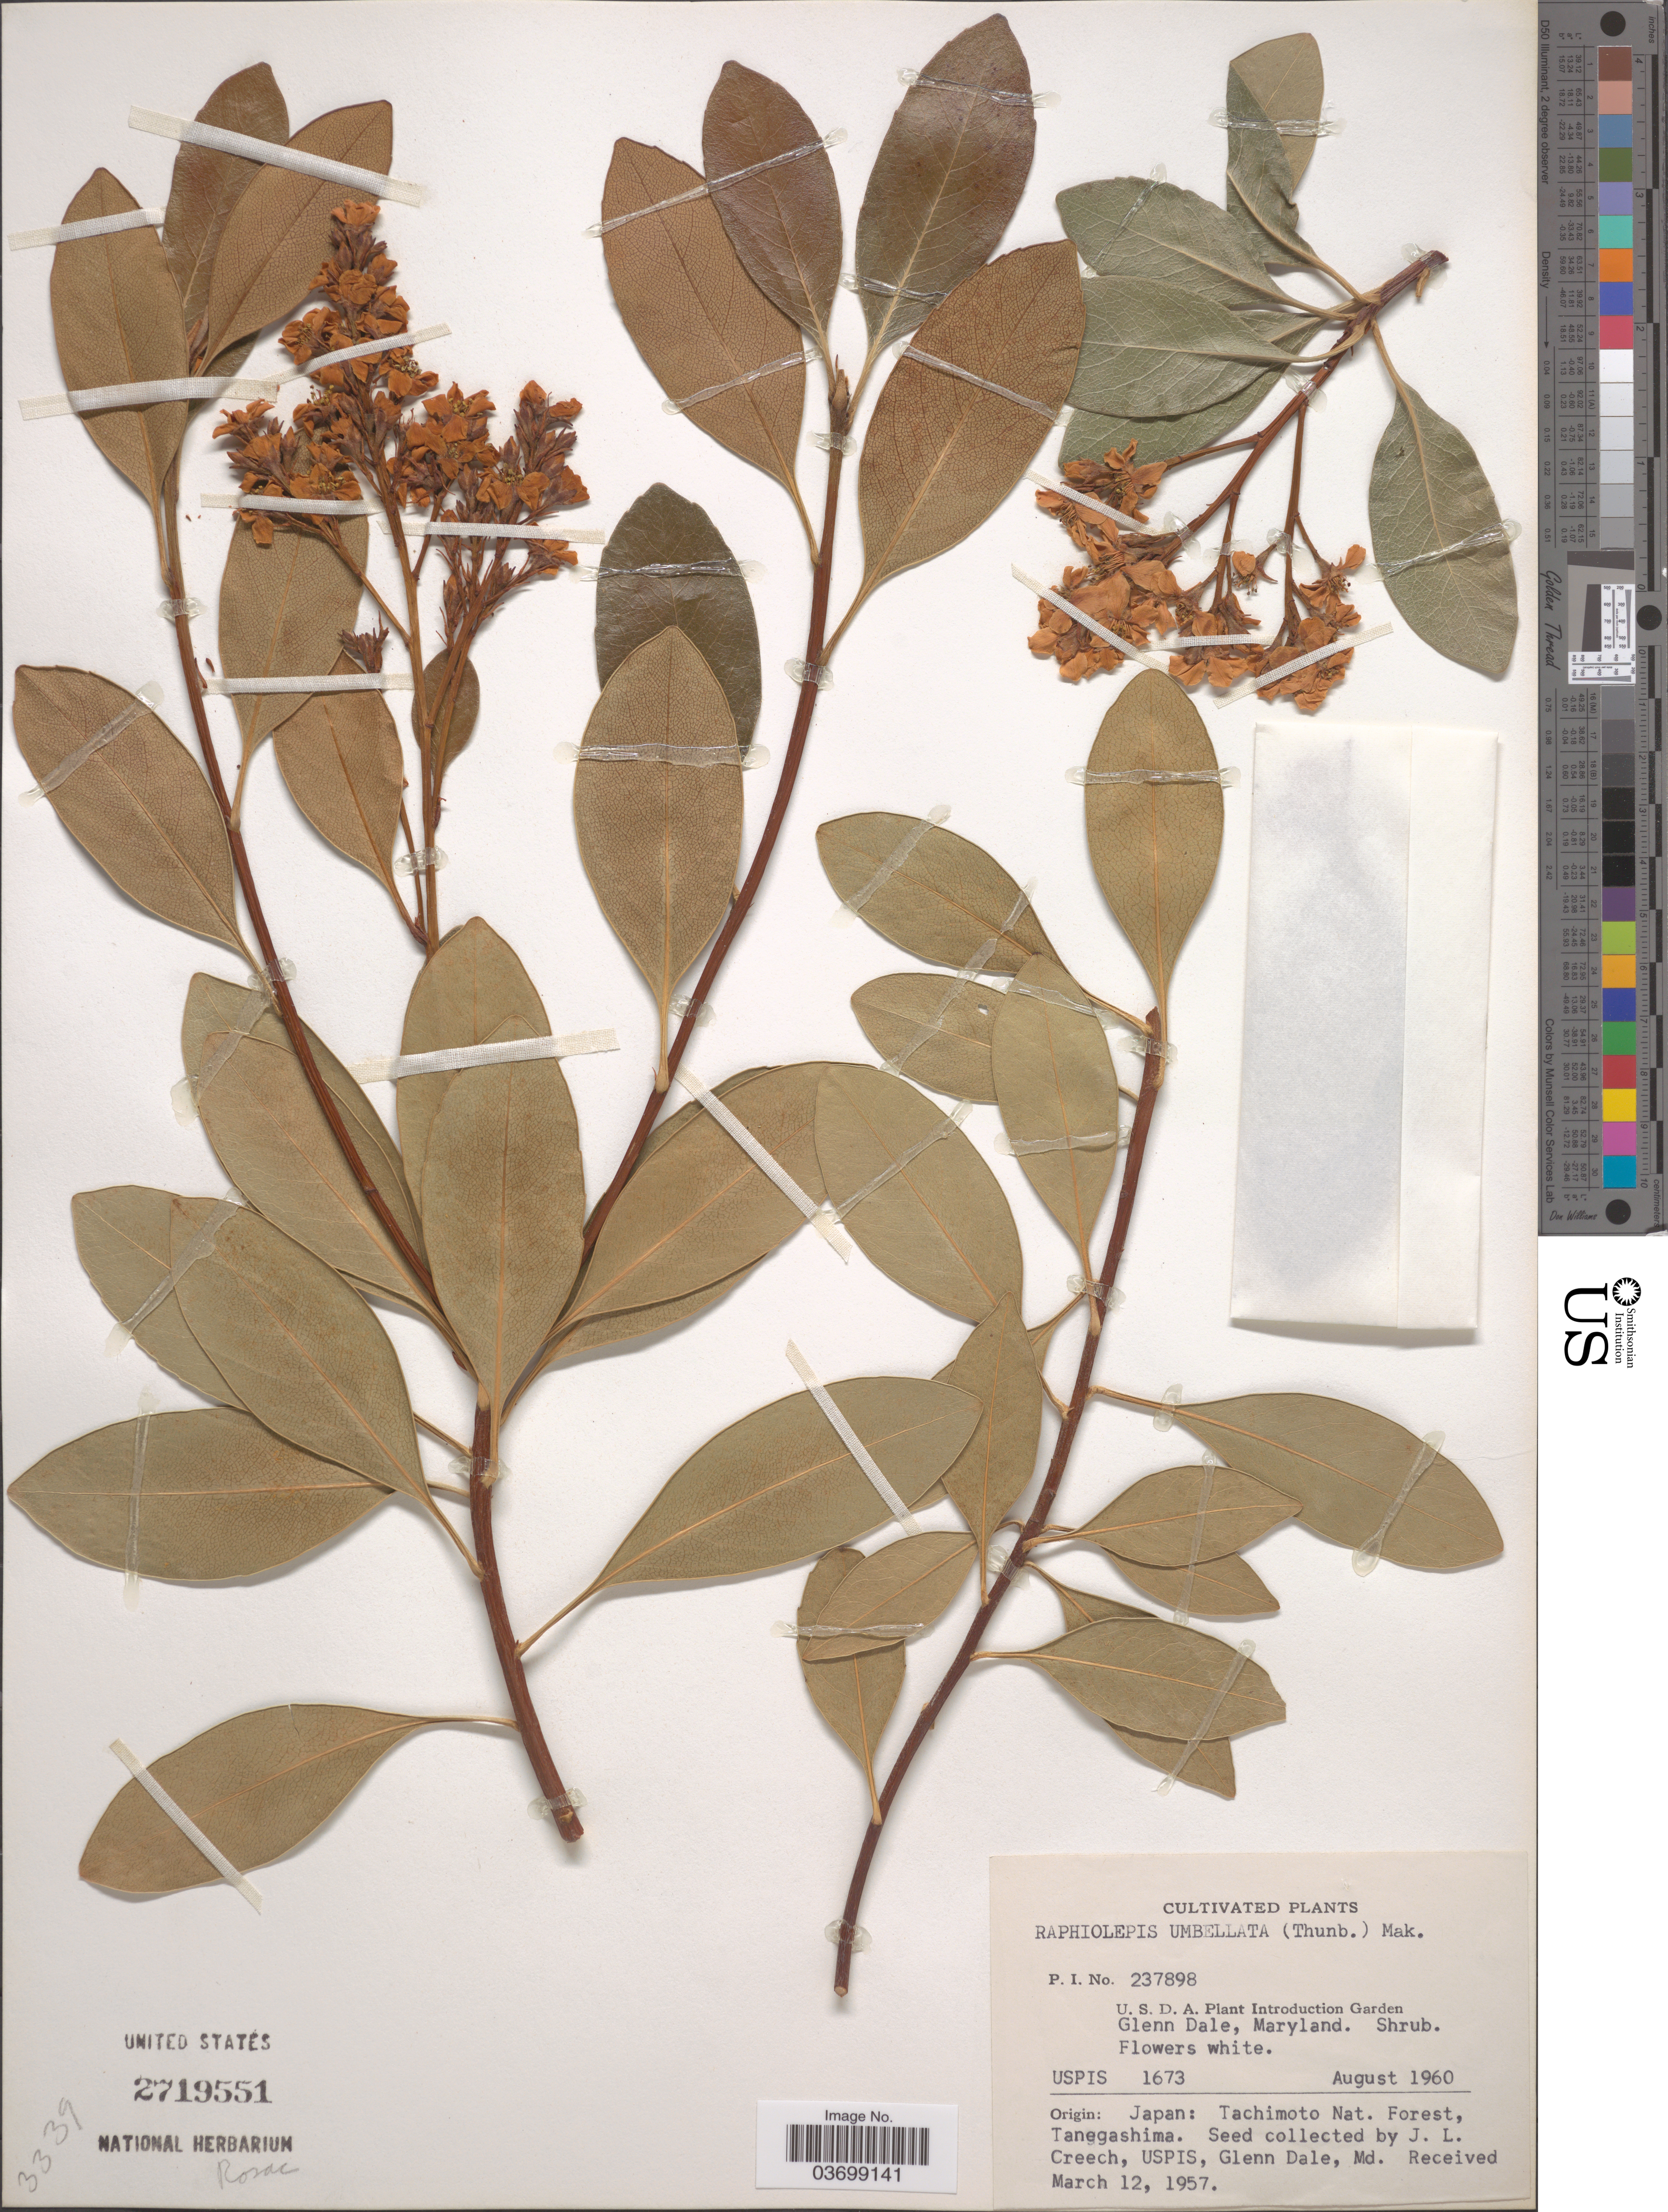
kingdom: Plantae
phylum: Tracheophyta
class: Magnoliopsida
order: Rosales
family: Rosaceae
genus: Rhaphiolepis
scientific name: Rhaphiolepis umbellata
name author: (Thunb.) Makino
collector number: USPIS 1673?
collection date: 1960-08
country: United States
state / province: Maryland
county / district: Prince George's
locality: U. S. D. A. Plant Introduction Garden. Glenn Dale.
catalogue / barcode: US 2719551